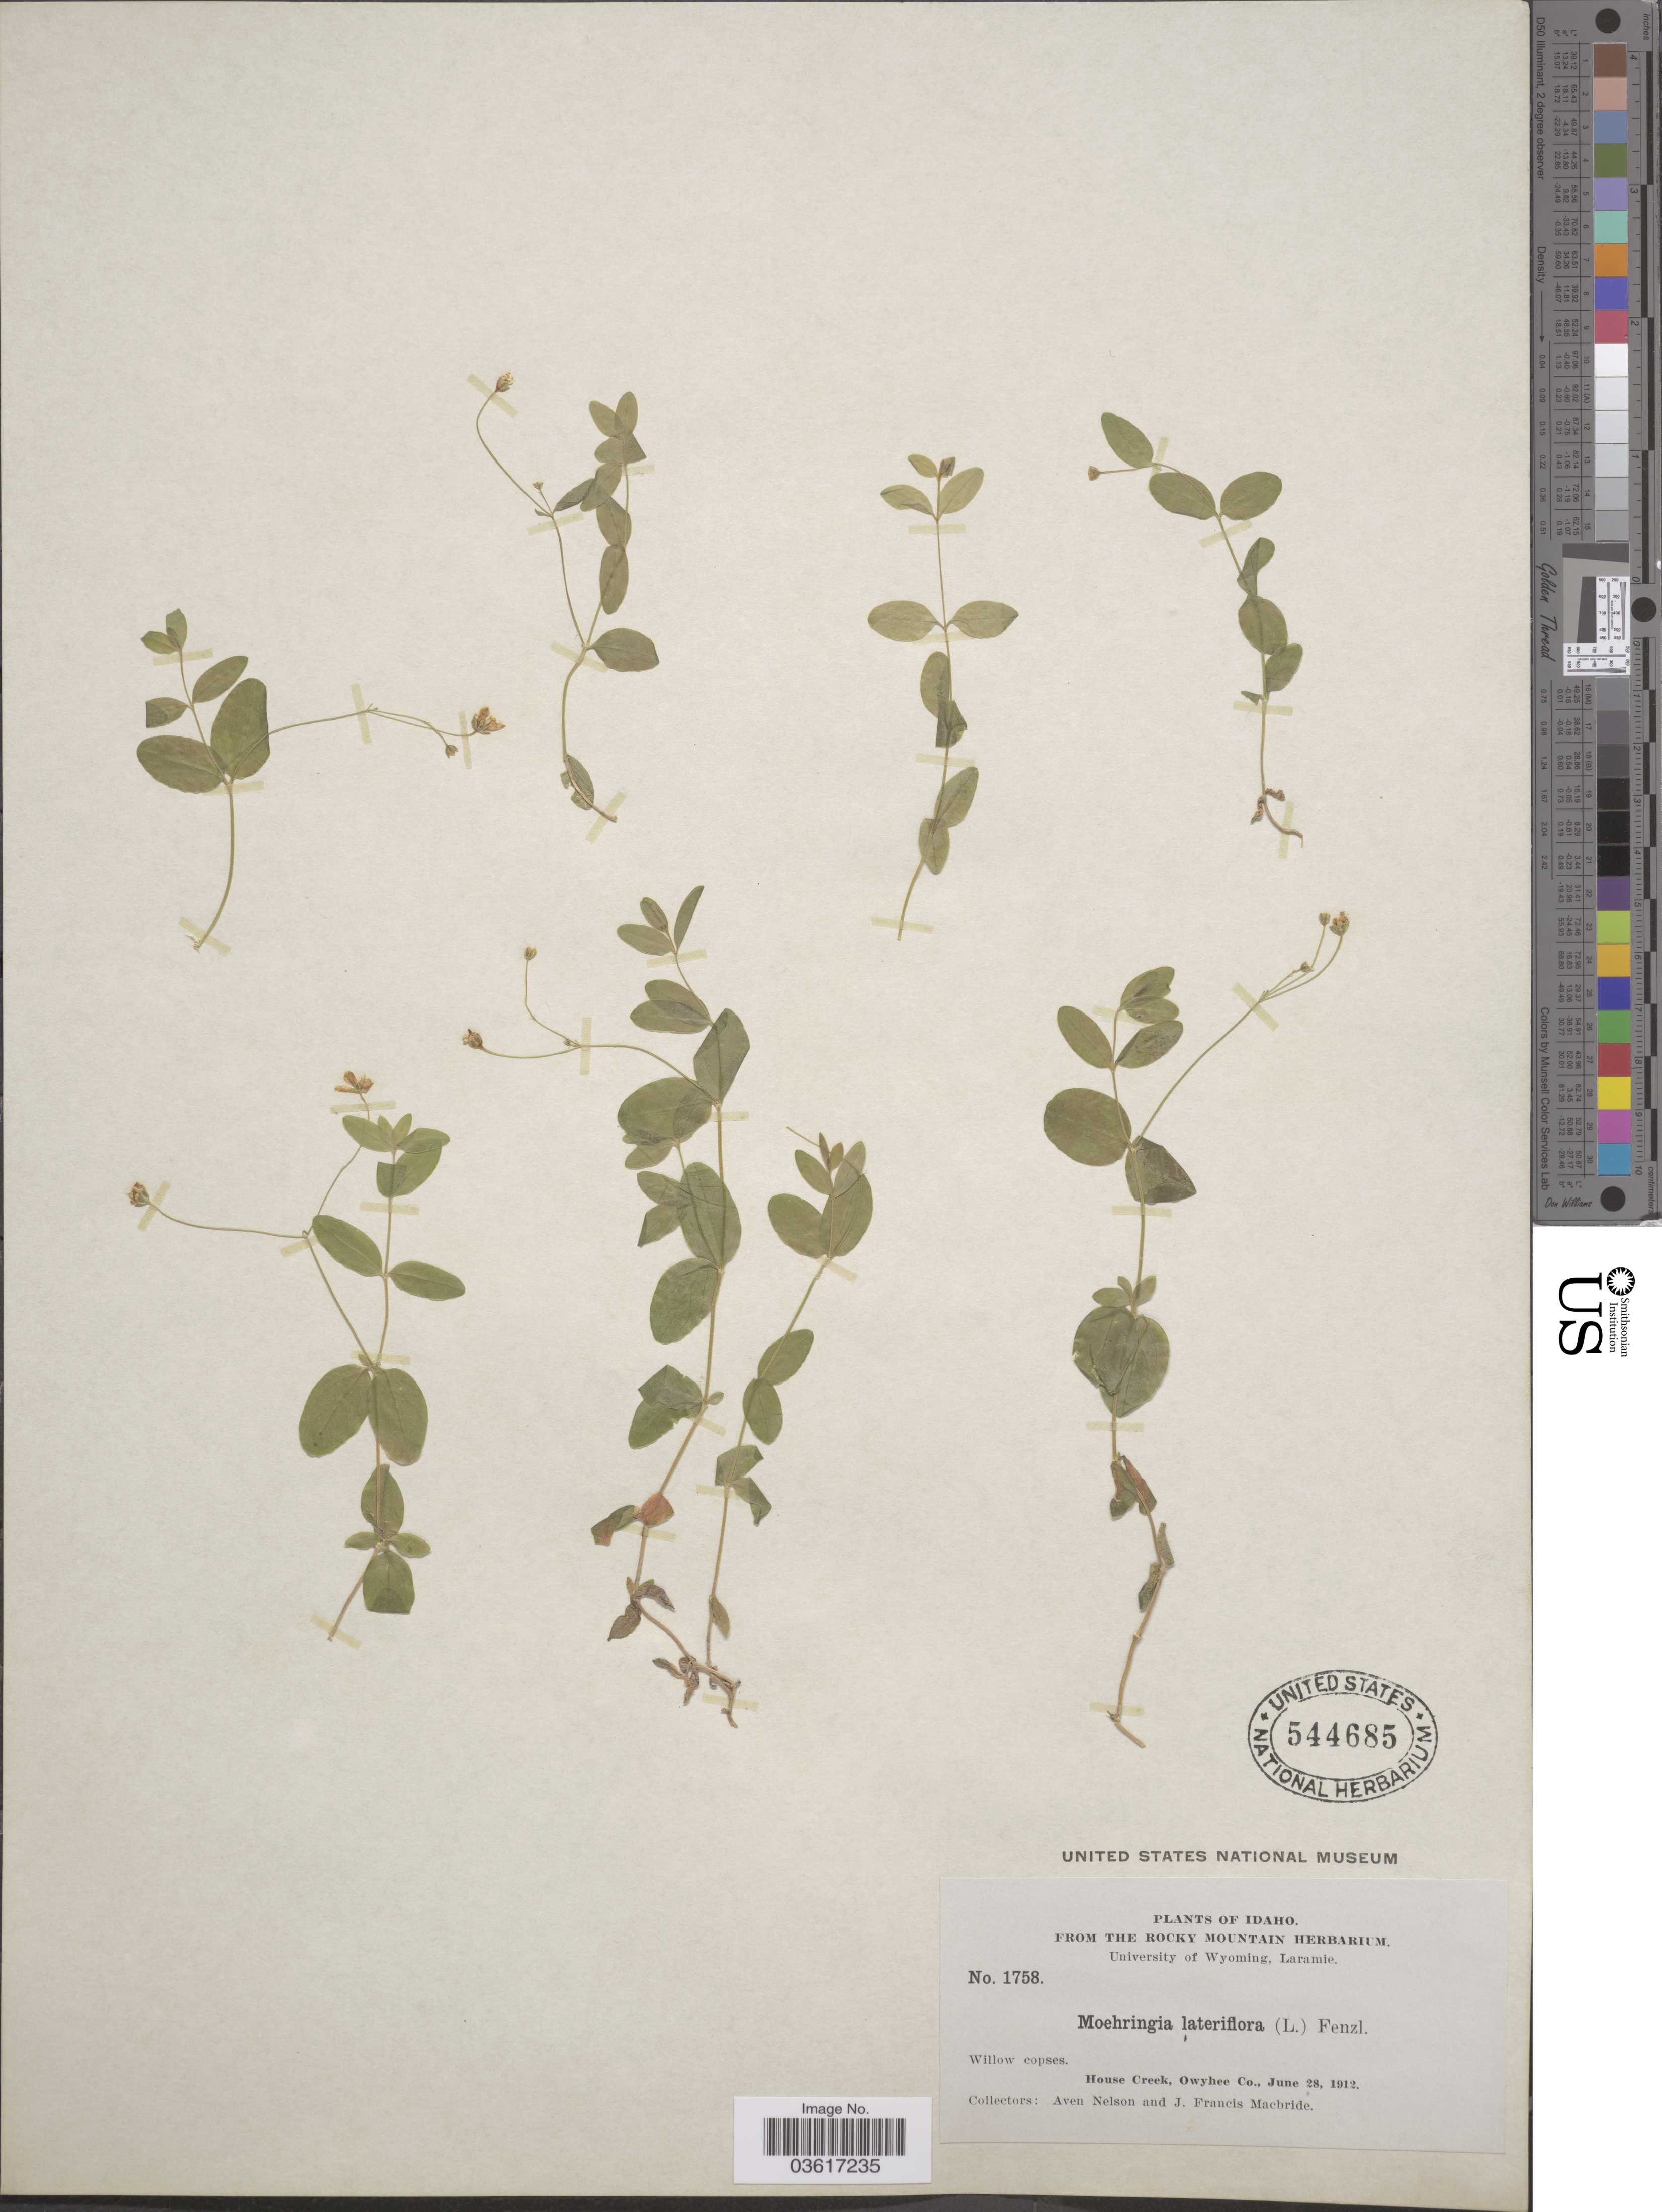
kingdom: Plantae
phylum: Tracheophyta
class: Magnoliopsida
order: Caryophyllales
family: Caryophyllaceae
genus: Moehringia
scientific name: Moehringia lateriflora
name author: (L.) Fenzl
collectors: A. Nelson & J. F. Macbride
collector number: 1758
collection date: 1912-06-28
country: United States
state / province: Idaho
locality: House Creek, Owyhee Co.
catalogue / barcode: US 544685